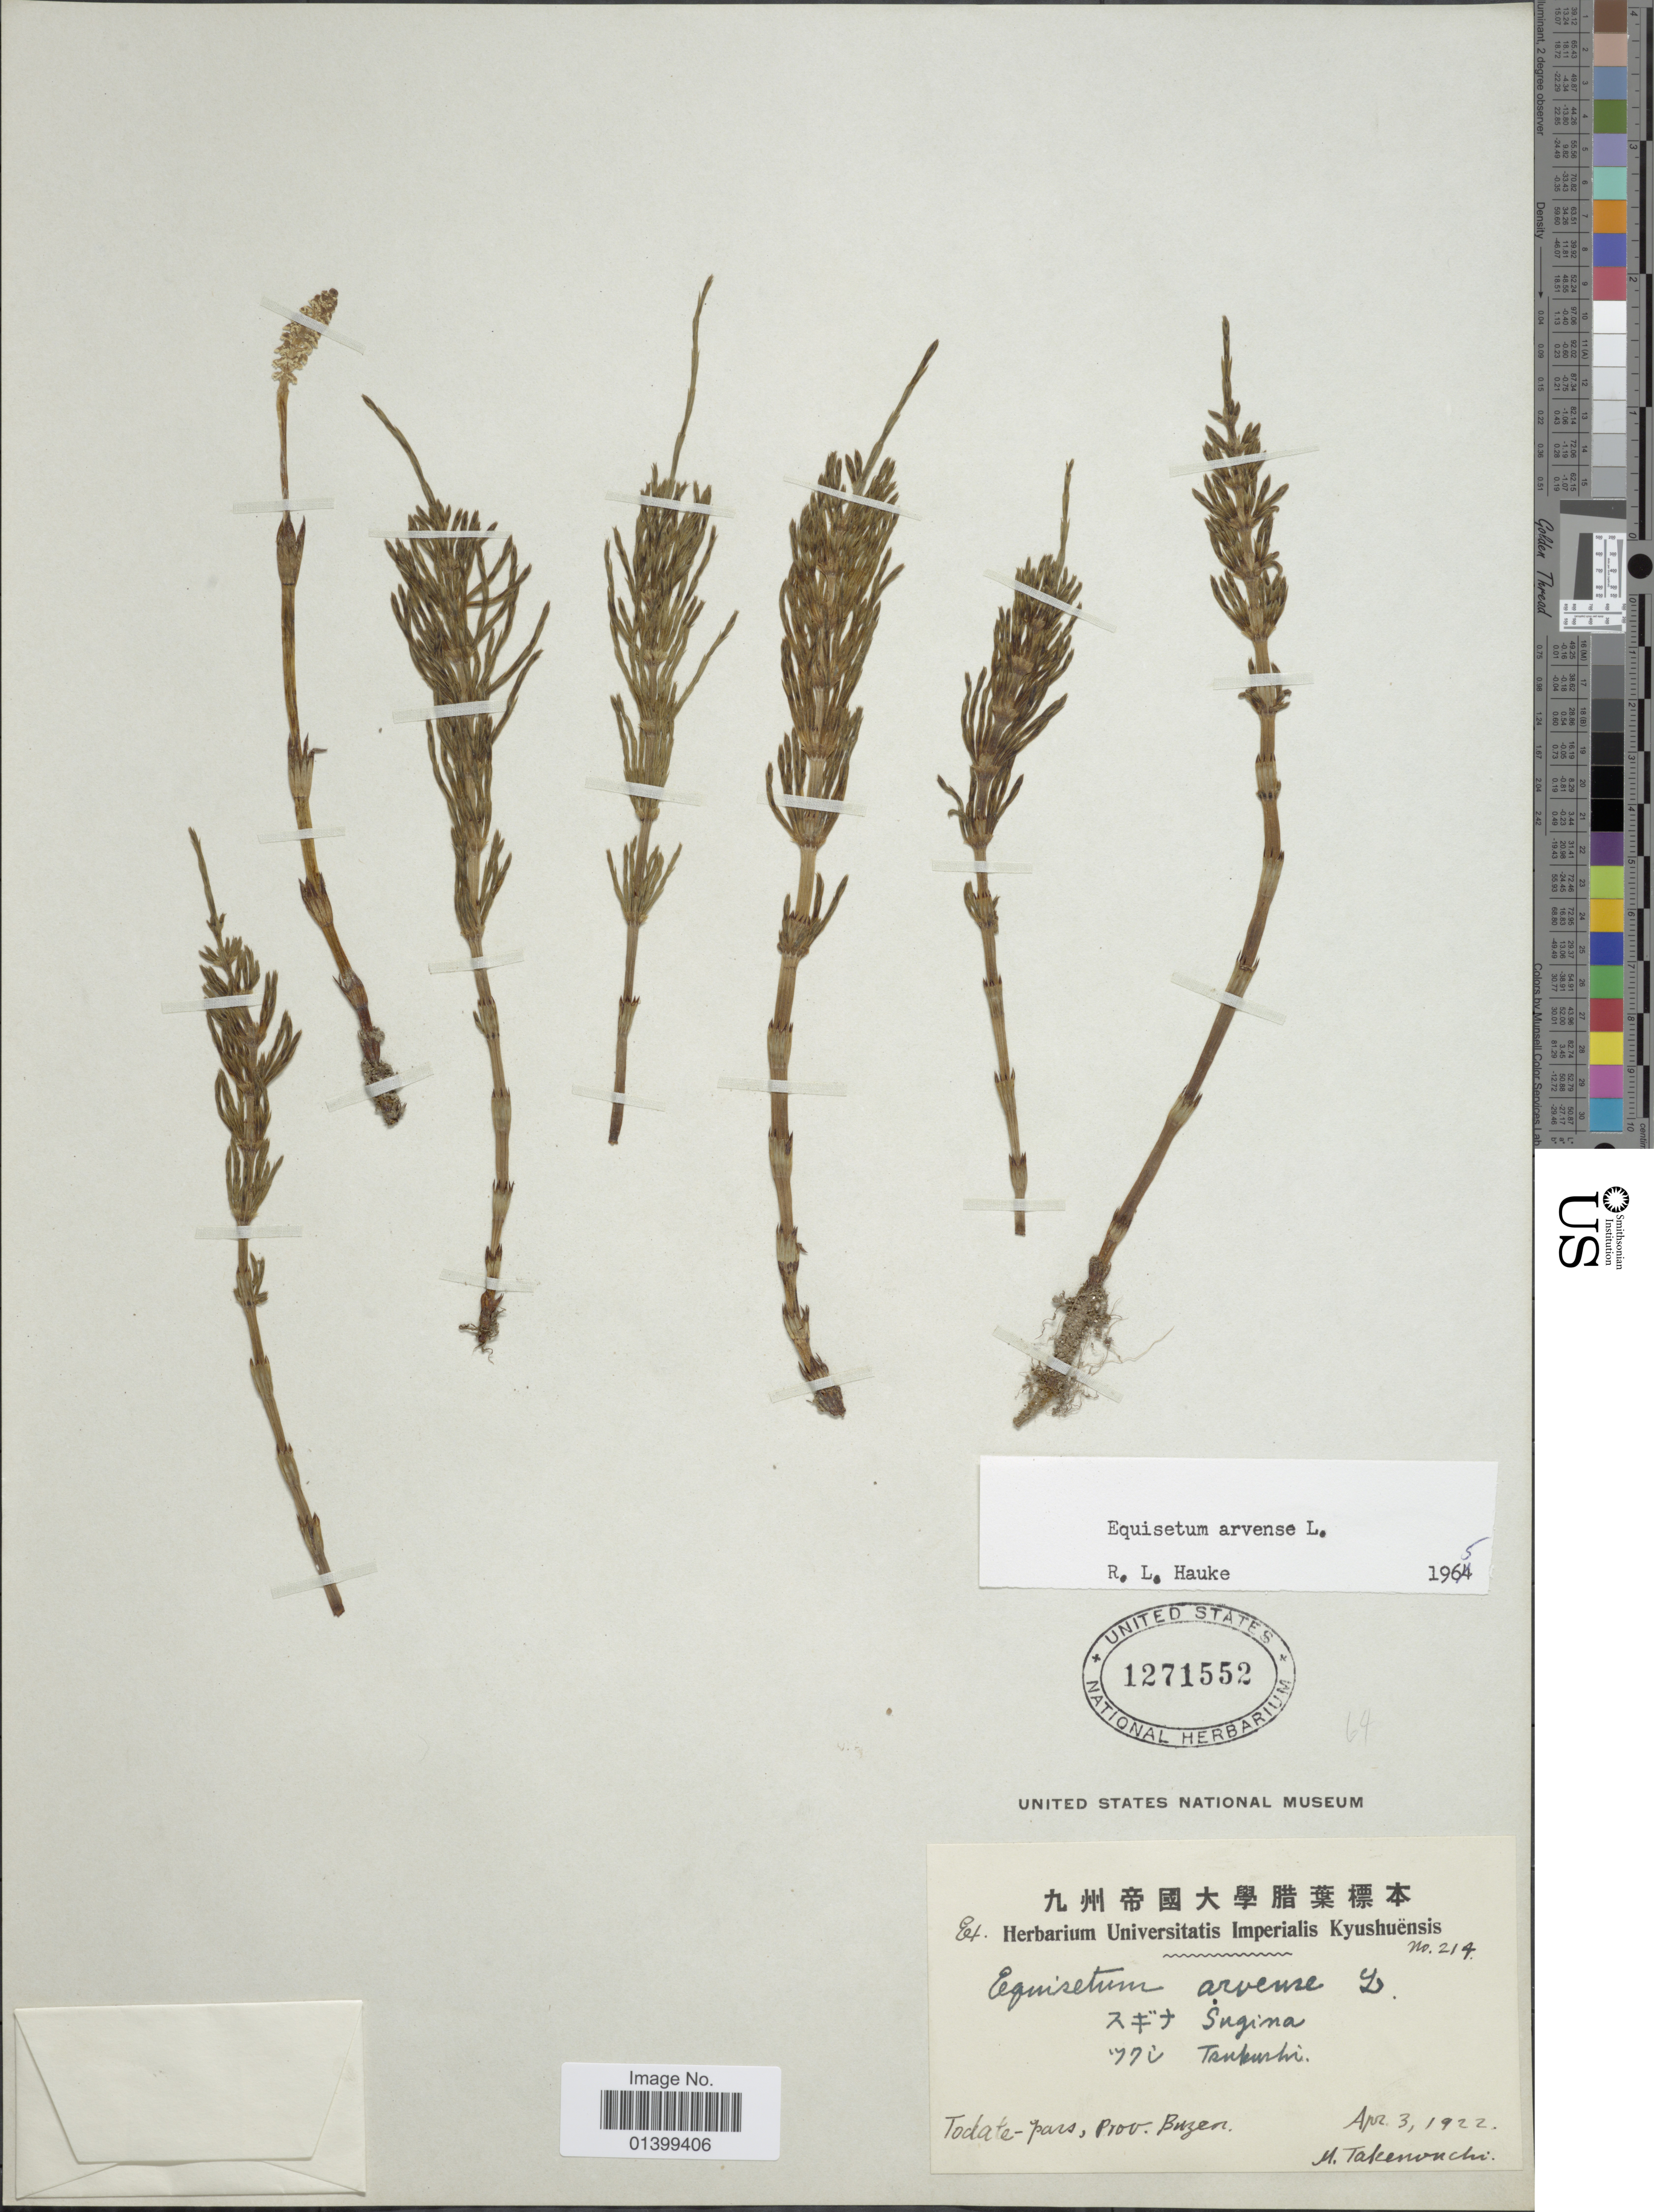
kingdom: Plantae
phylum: Tracheophyta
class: Polypodiopsida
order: Equisetales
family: Equisetaceae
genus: Equisetum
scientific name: Equisetum arvense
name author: L.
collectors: M. Takenonchi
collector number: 214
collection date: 1922-04-03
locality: Toctate-pars, Prov. Buzen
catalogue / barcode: US 1271552